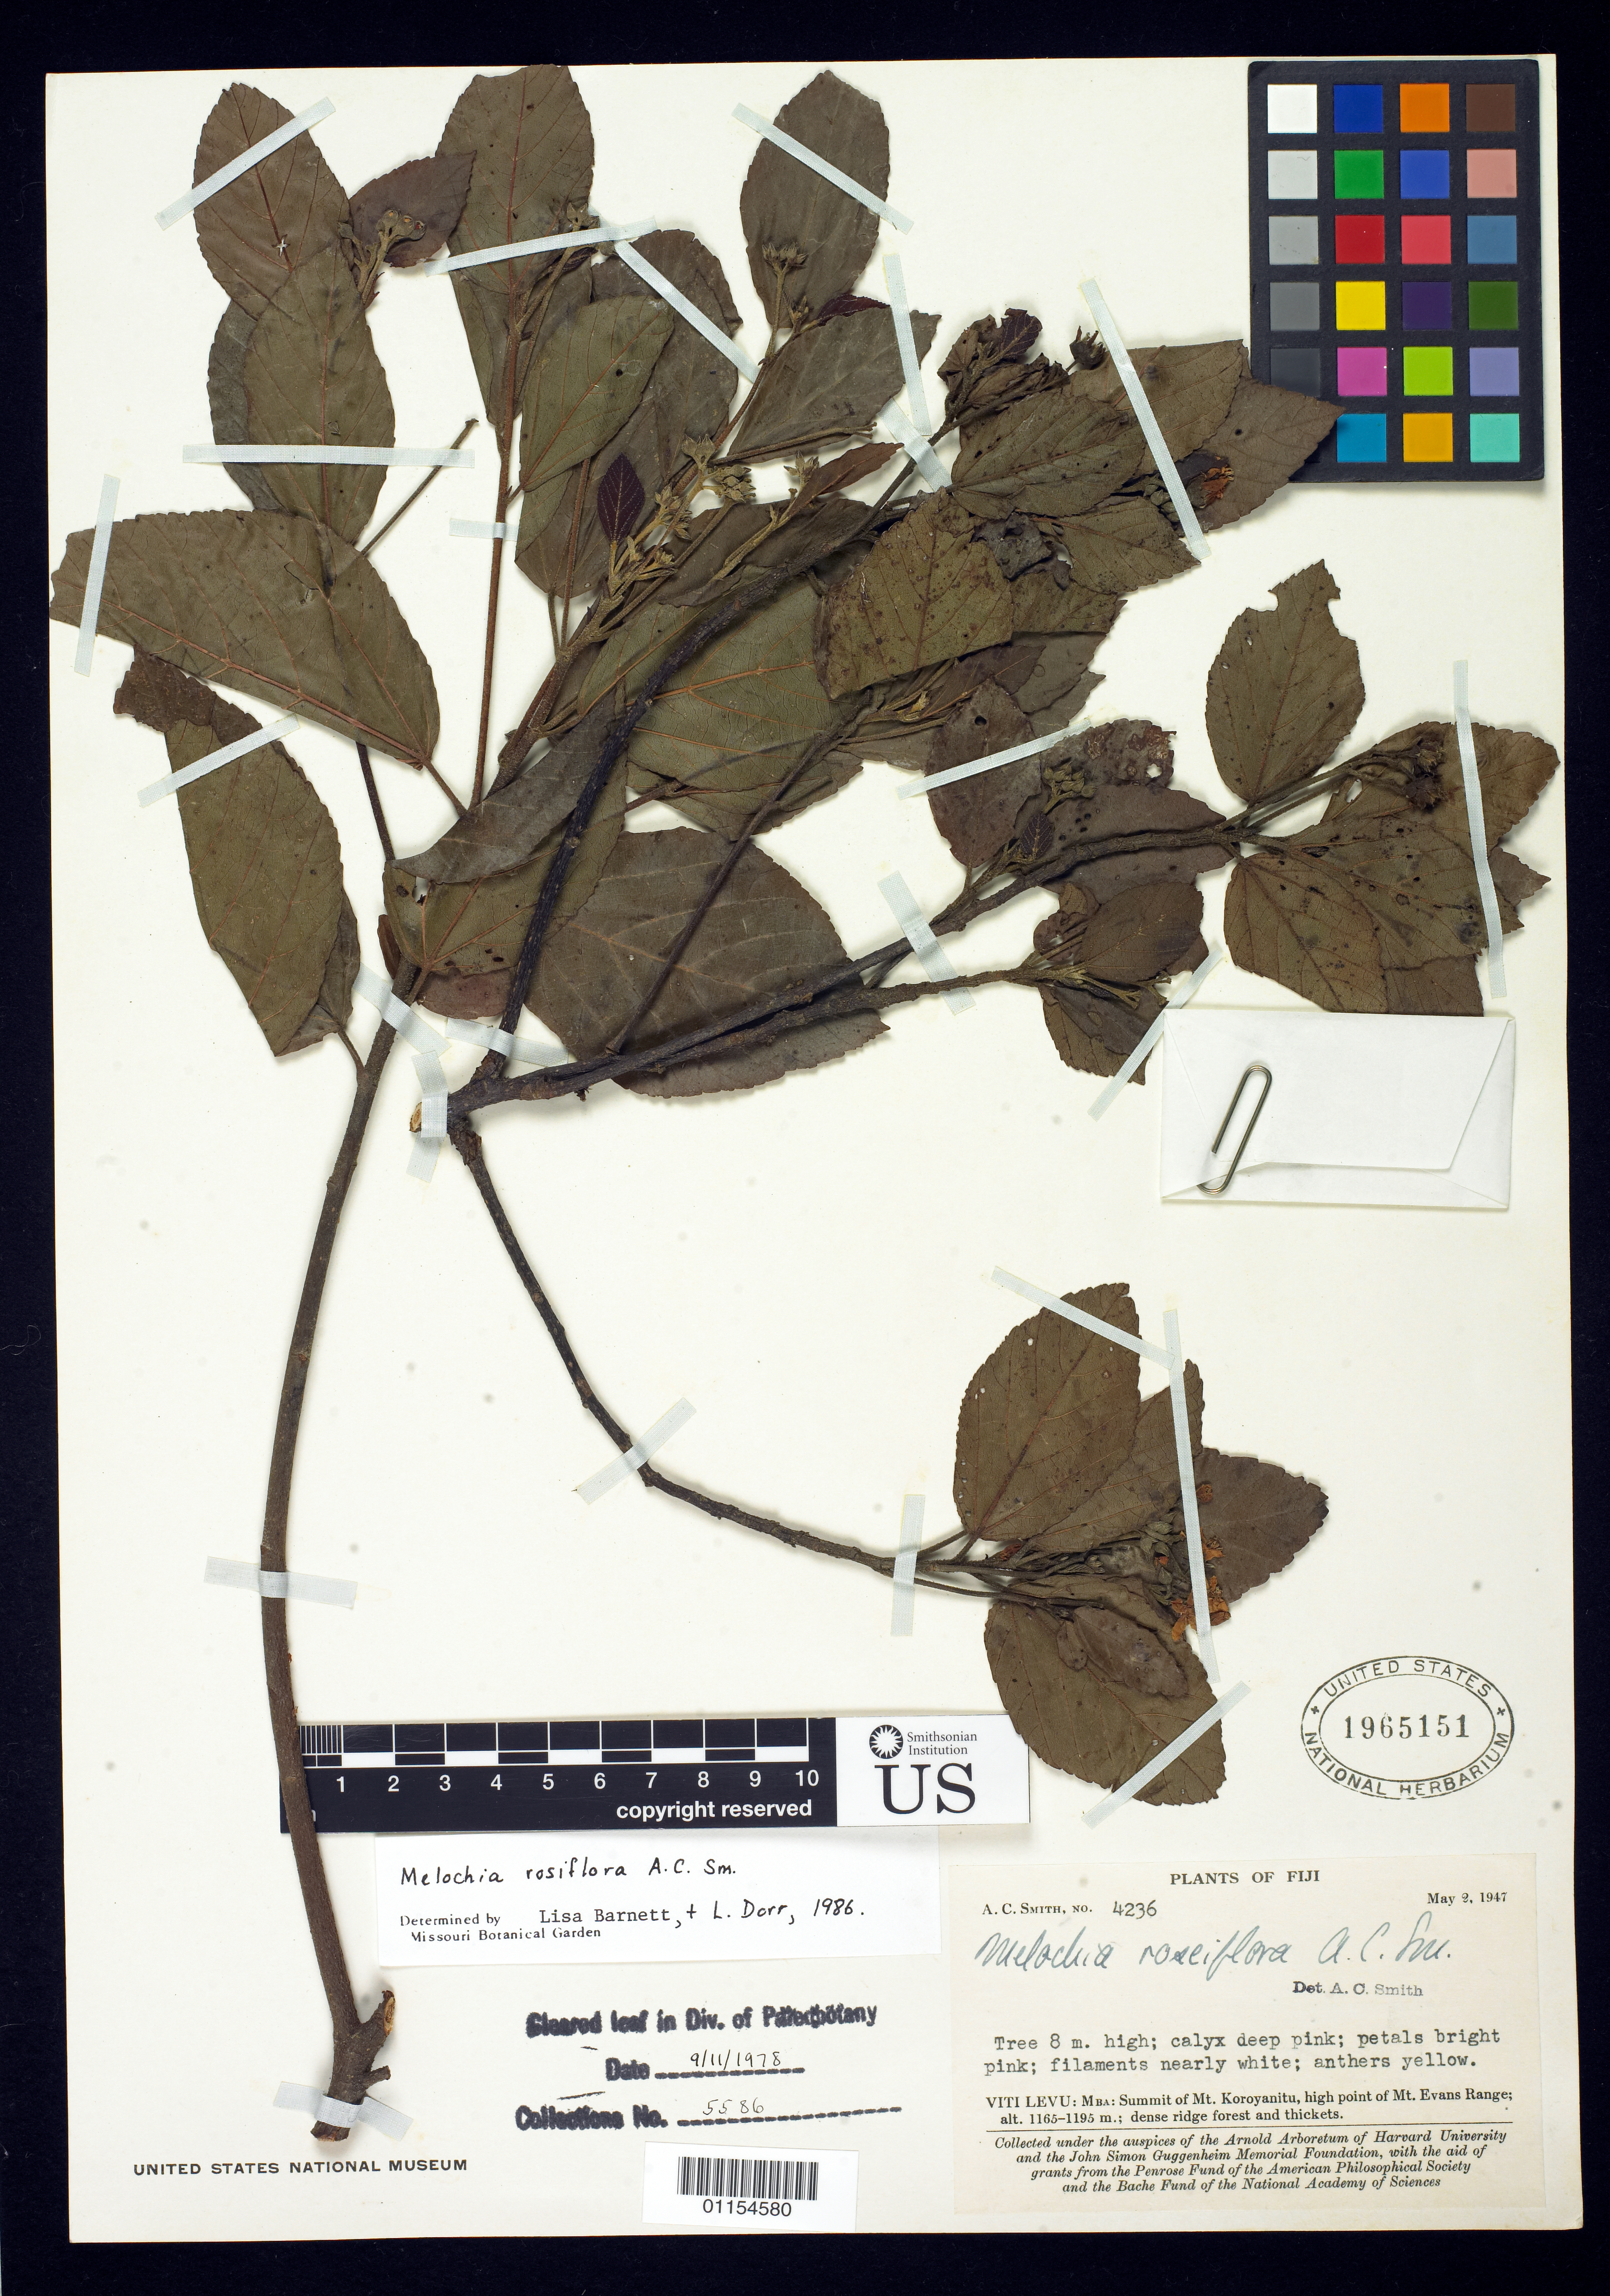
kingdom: Plantae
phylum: Tracheophyta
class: Magnoliopsida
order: Malvales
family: Malvaceae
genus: Melochia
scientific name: Melochia roseiflora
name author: A.C. Sm.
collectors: A. C. Smith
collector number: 4236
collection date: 1947-05-02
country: Fiji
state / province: Mba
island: Viti Levu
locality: Summit of Mt. Koroyanitu, high point of Mt. Evans Range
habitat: dense ridge forest and thickets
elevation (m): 1165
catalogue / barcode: US 1965151